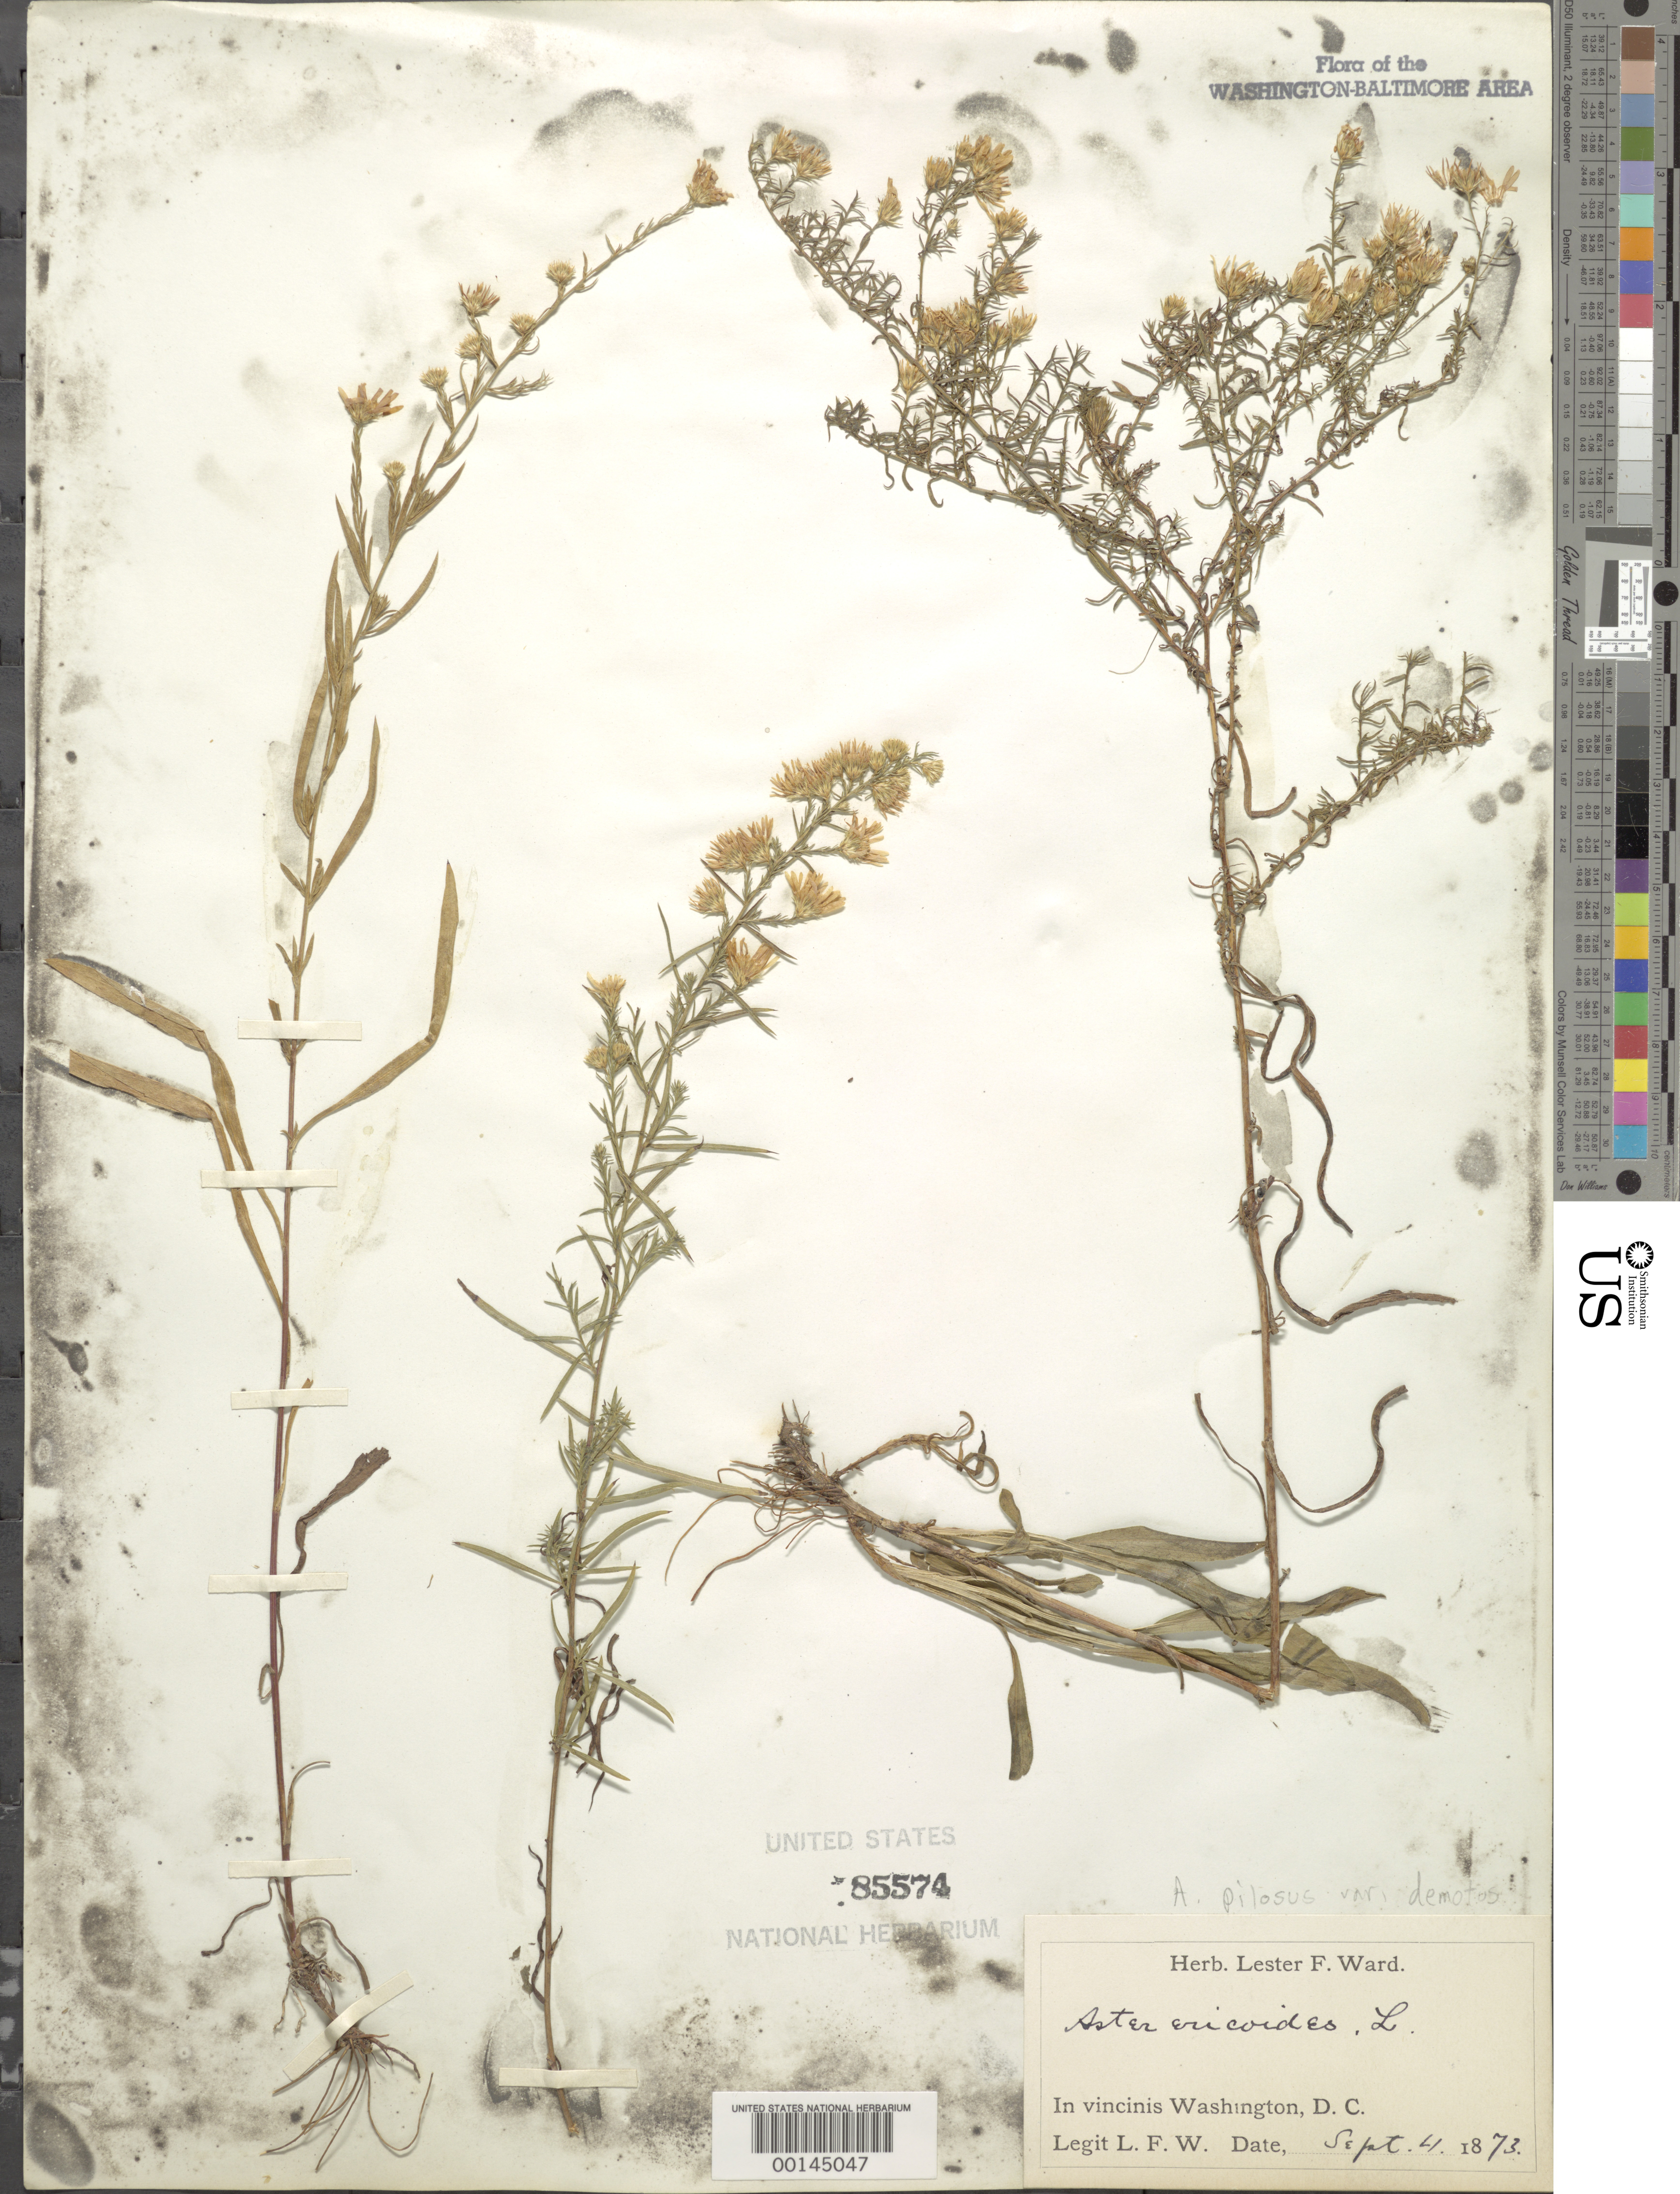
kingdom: Plantae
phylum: Tracheophyta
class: Magnoliopsida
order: Asterales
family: Asteraceae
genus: Symphyotrichum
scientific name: Symphyotrichum pilosum var. pringlei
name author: (A. Gray) G.L. Nesom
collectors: L. F. Ward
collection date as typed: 04 Sep 1873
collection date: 1873-09-04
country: United States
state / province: District of Columbia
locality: DC vicinity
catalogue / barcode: US 85574